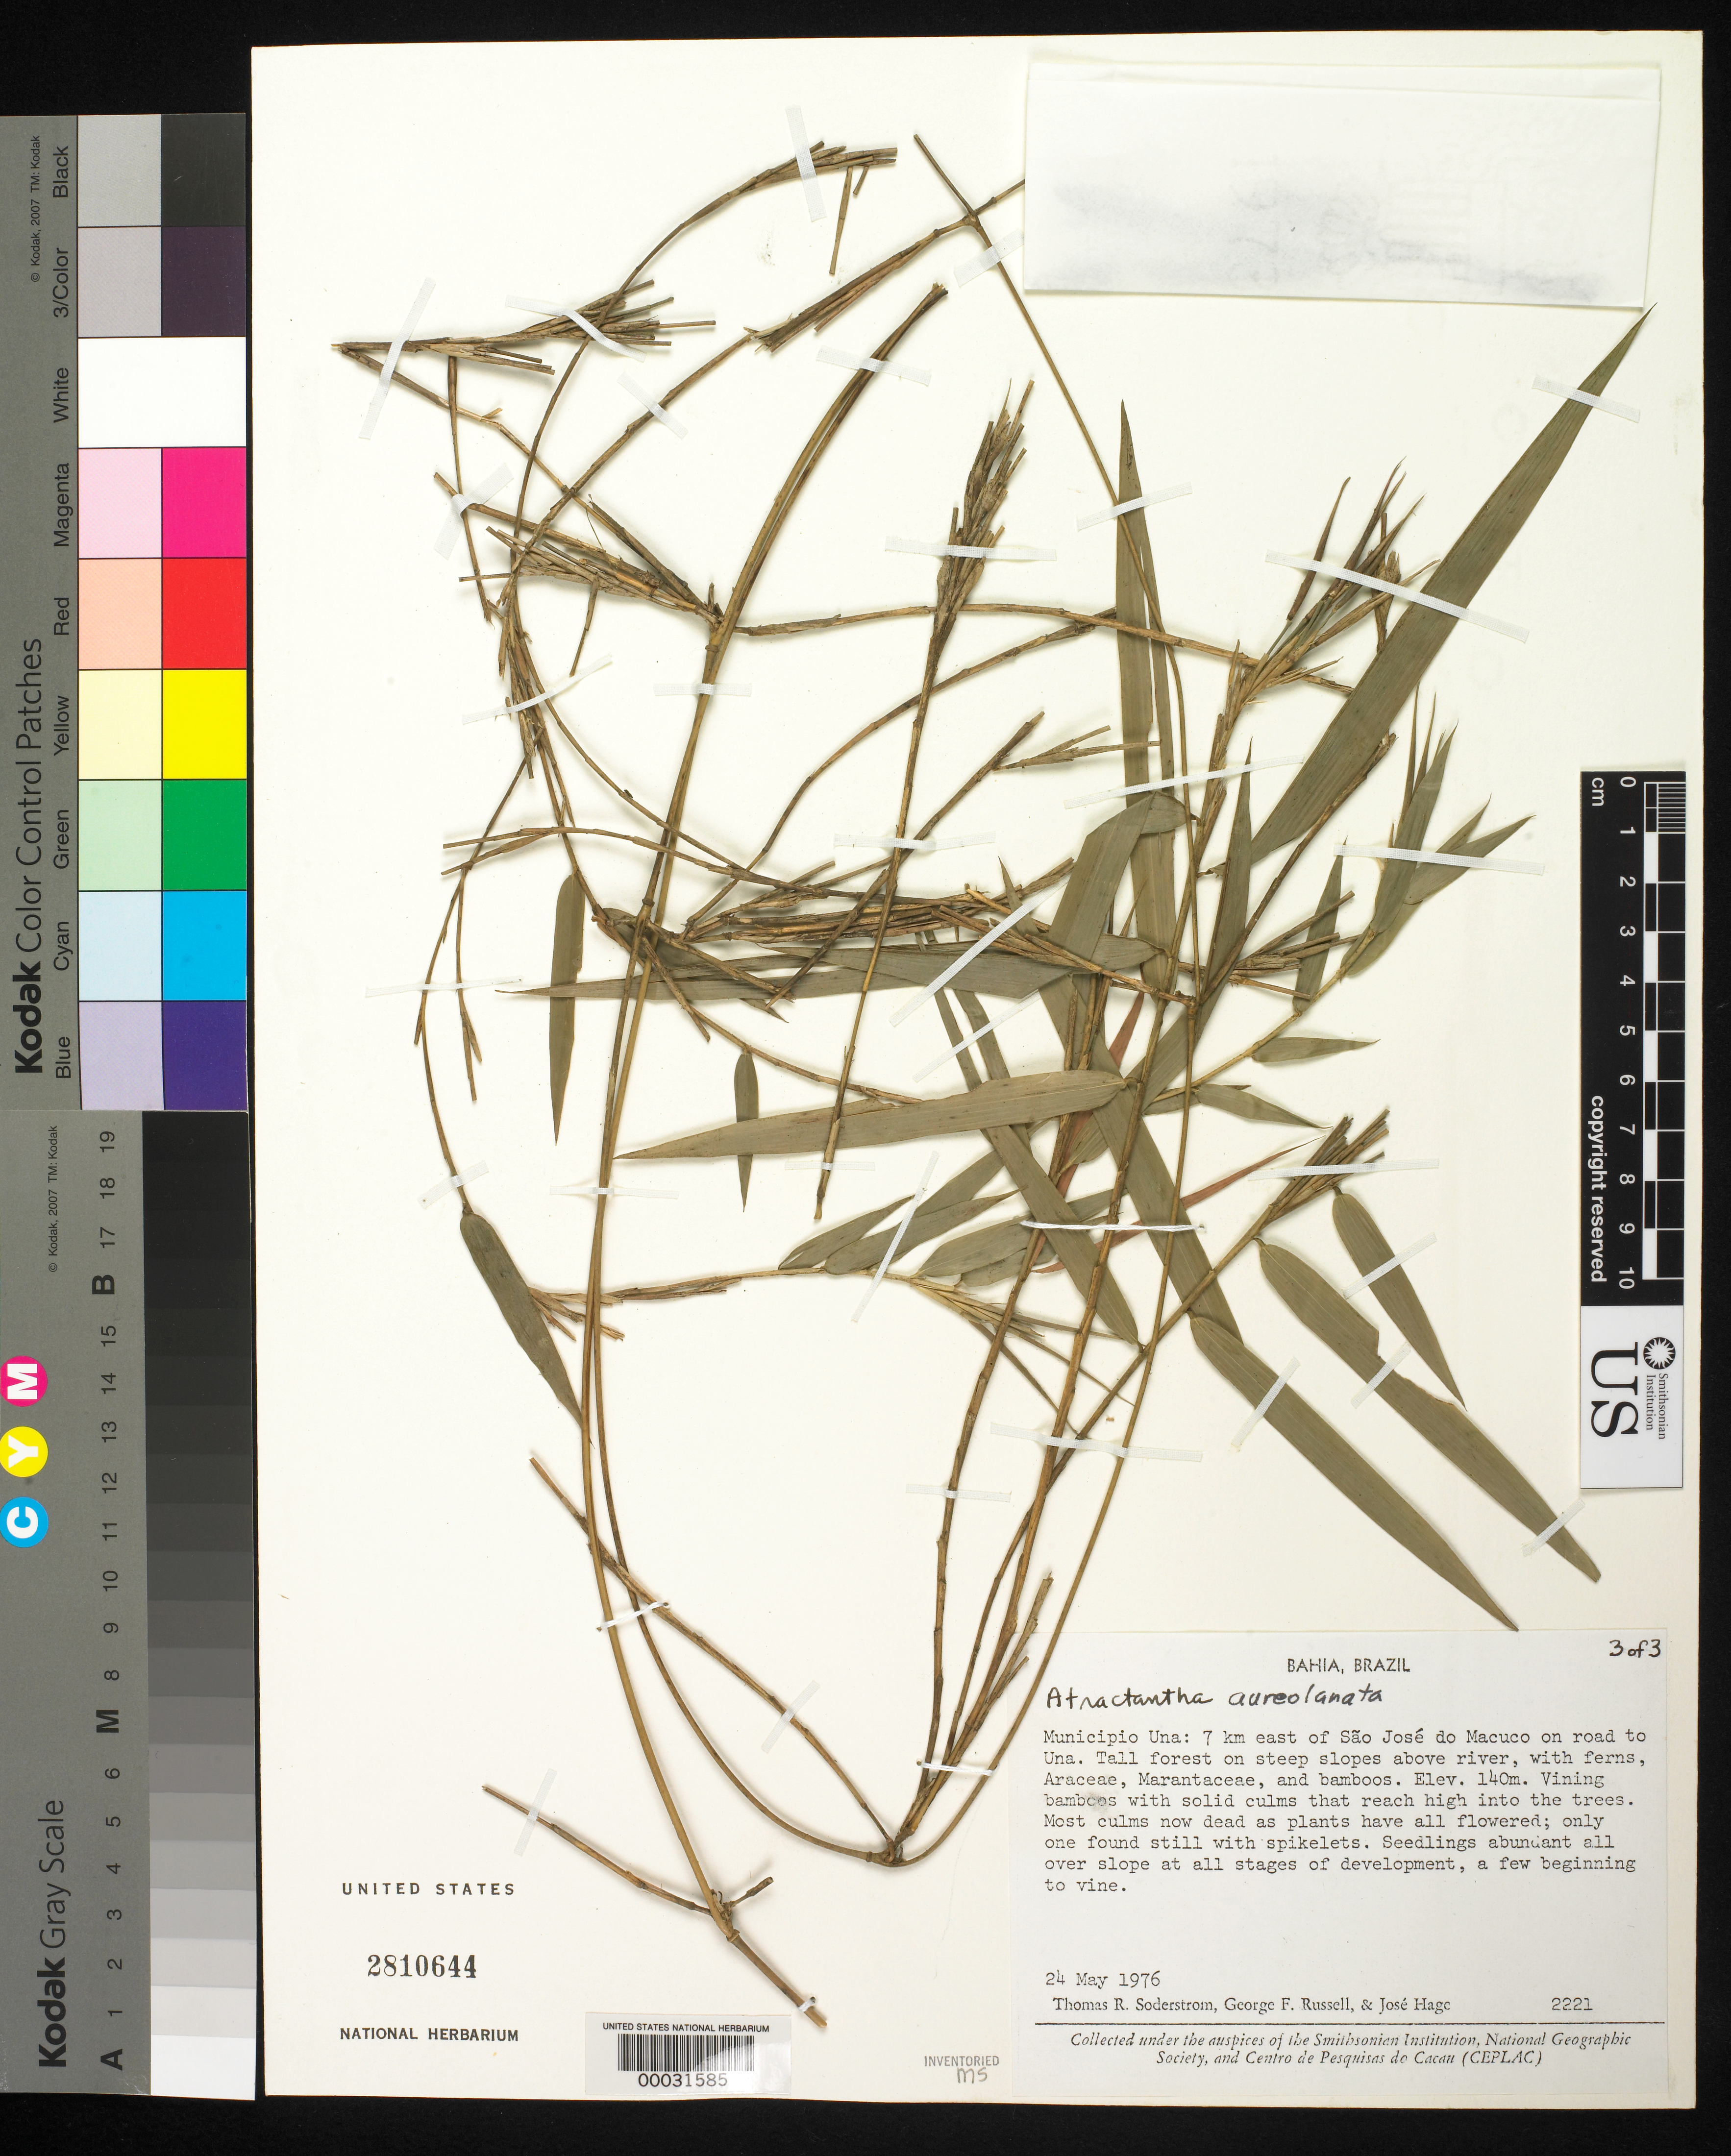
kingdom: Plantae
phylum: Tracheophyta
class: Liliopsida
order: Poales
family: Poaceae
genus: Atractantha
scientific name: Atractantha aureolanata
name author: Judz.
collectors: T. R. Soderstrom, G. Russell & J. Hage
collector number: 2221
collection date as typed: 24 May 1976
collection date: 1976-05-24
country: Brazil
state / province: Bahia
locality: Una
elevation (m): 140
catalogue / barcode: US 2810644